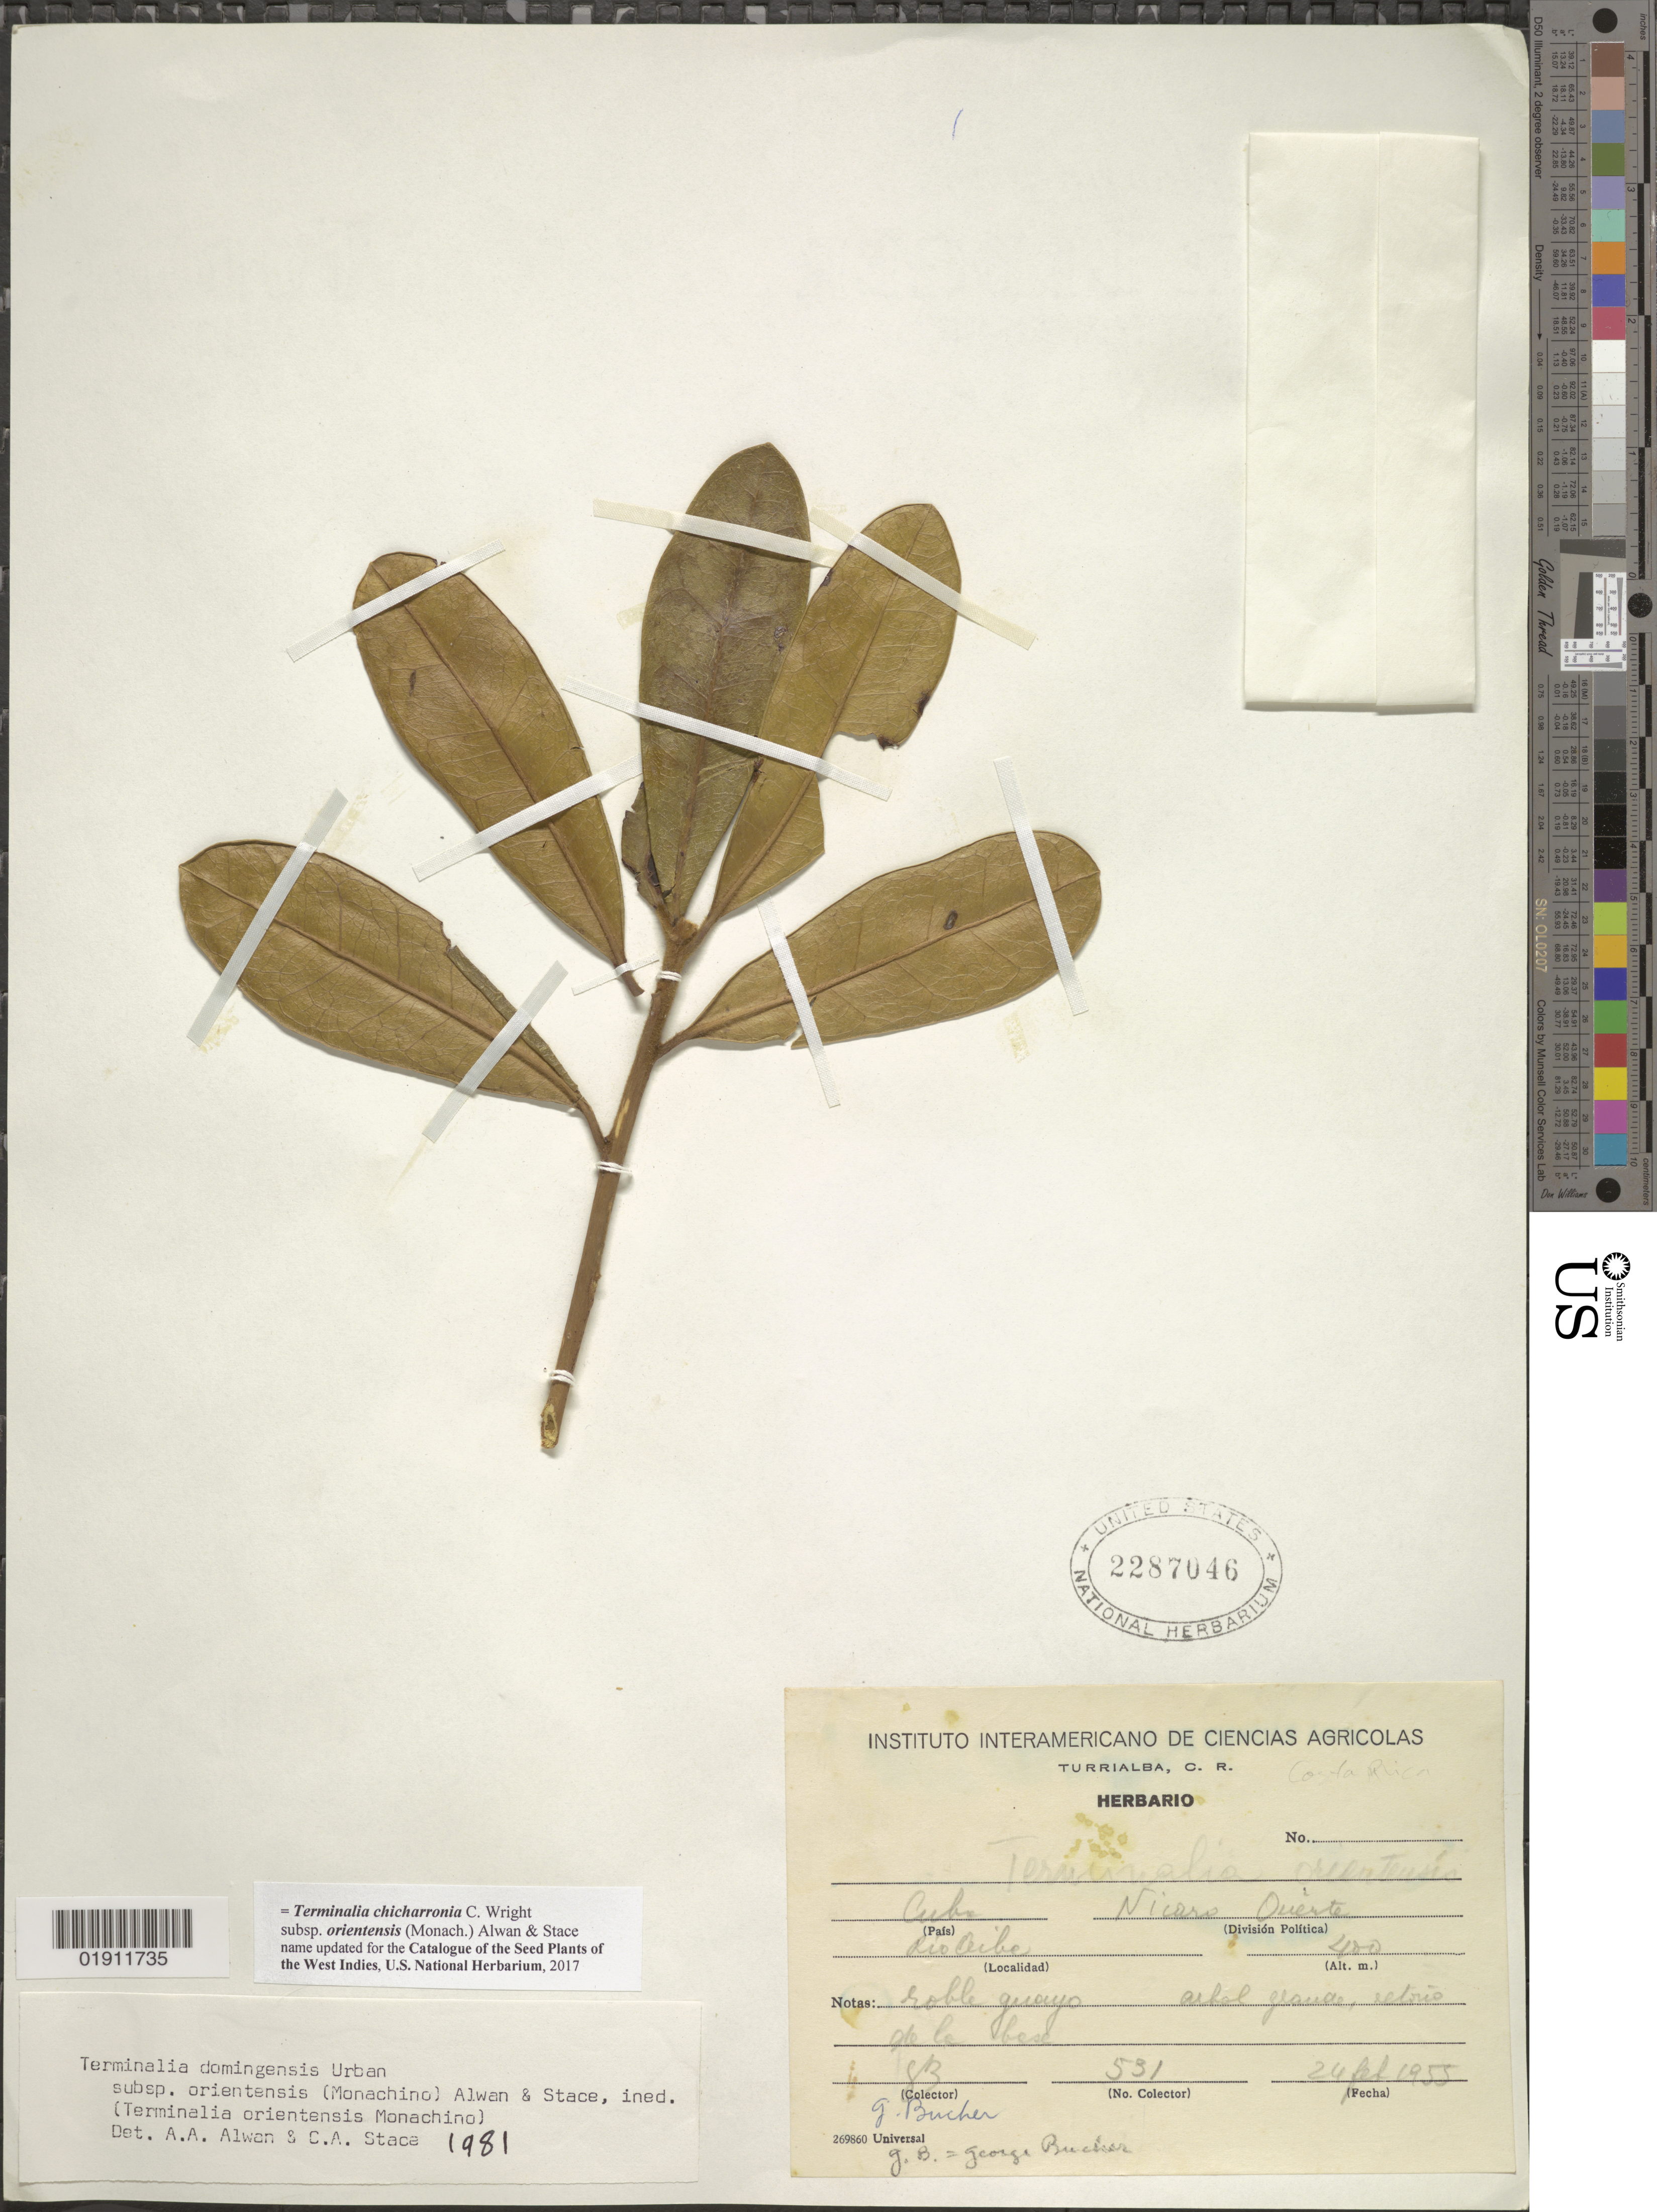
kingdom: Plantae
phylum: Tracheophyta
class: Magnoliopsida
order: Myrtales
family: Combretaceae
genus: Terminalia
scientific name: Terminalia chicharronia subsp. orientensis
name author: (Monach.) Alwan & Stace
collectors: G. C. Bucher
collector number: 531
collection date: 1955-02-24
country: Cuba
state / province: Holguín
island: Cuba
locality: Oriente [Holguín], Nicaro, Rio [?]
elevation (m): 400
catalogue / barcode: US 2287046